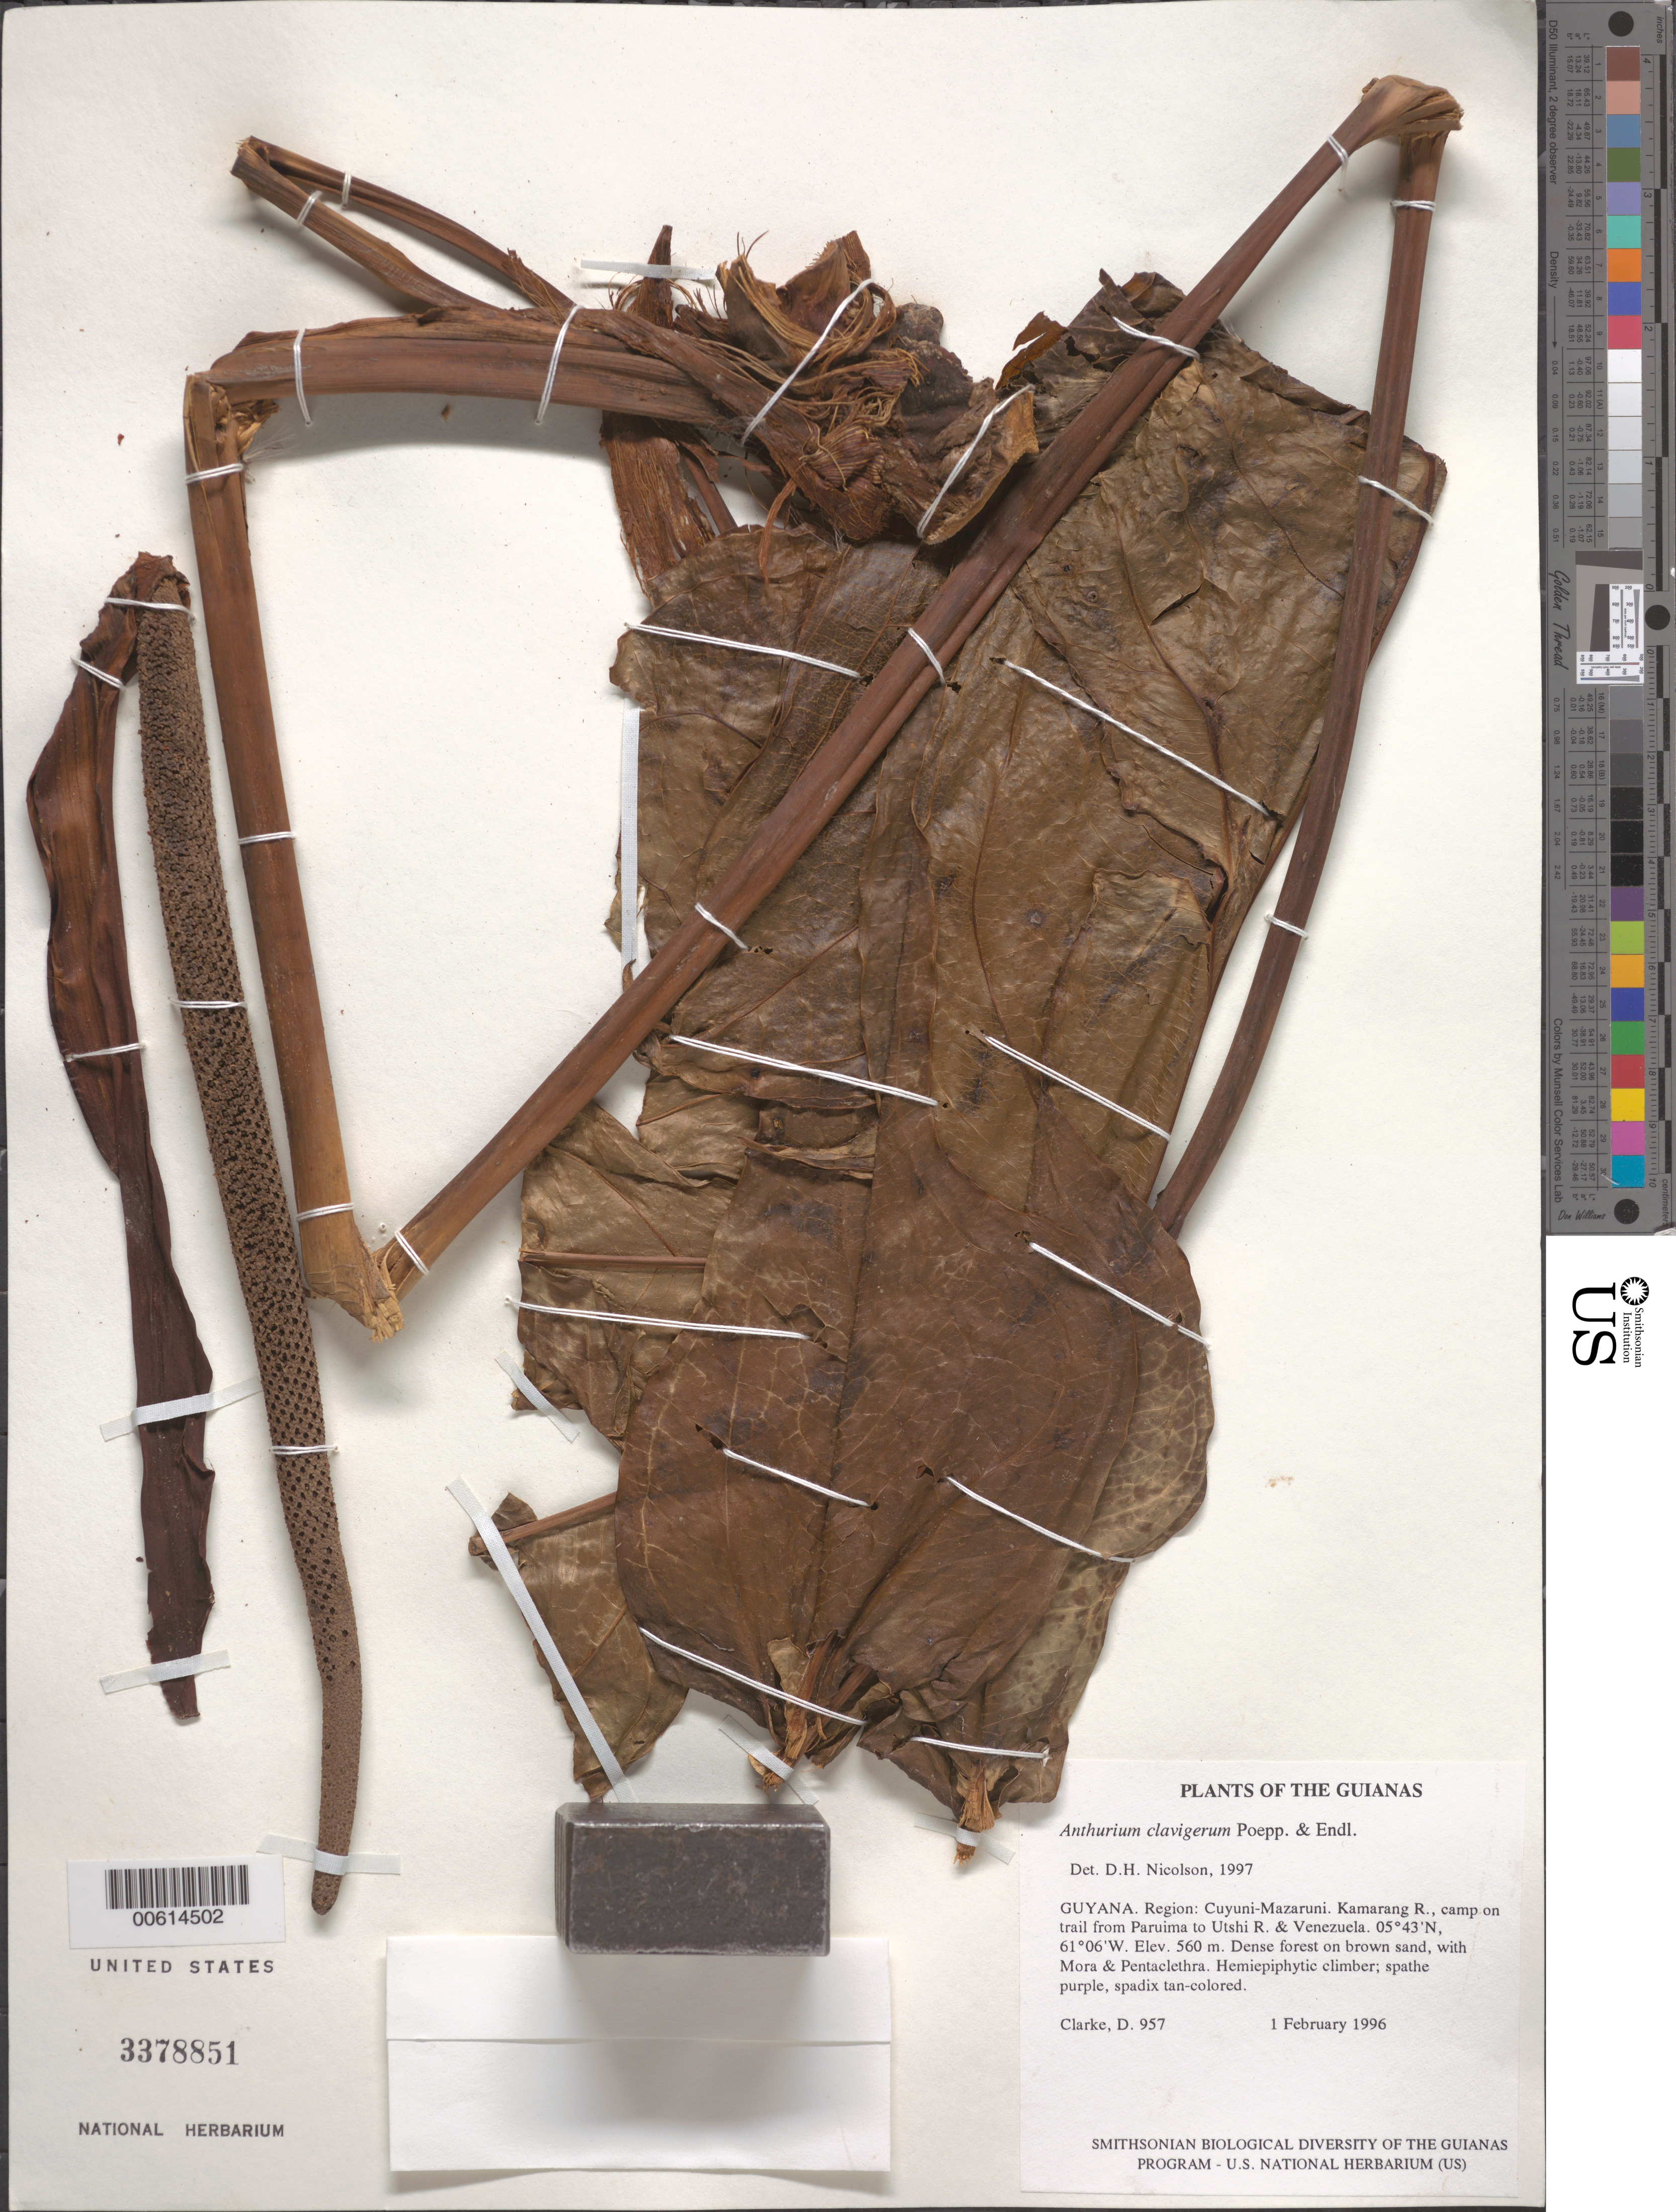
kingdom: Plantae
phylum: Tracheophyta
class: Liliopsida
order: Alismatales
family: Araceae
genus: Anthurium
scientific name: Anthurium clavigerum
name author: Poepp. & Endl.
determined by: Nicolson, Dan H.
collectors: H. D. Clarke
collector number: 957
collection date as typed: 1 February 1996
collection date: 1996-02-01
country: Guyana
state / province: Cuyuni-Mazaruni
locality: Kamarang R., camp on trail from Paruima to Utshi R. & Venezuela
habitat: Dense forest on brown sand, with Mora & Pentaclethra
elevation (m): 560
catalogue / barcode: US 3378851